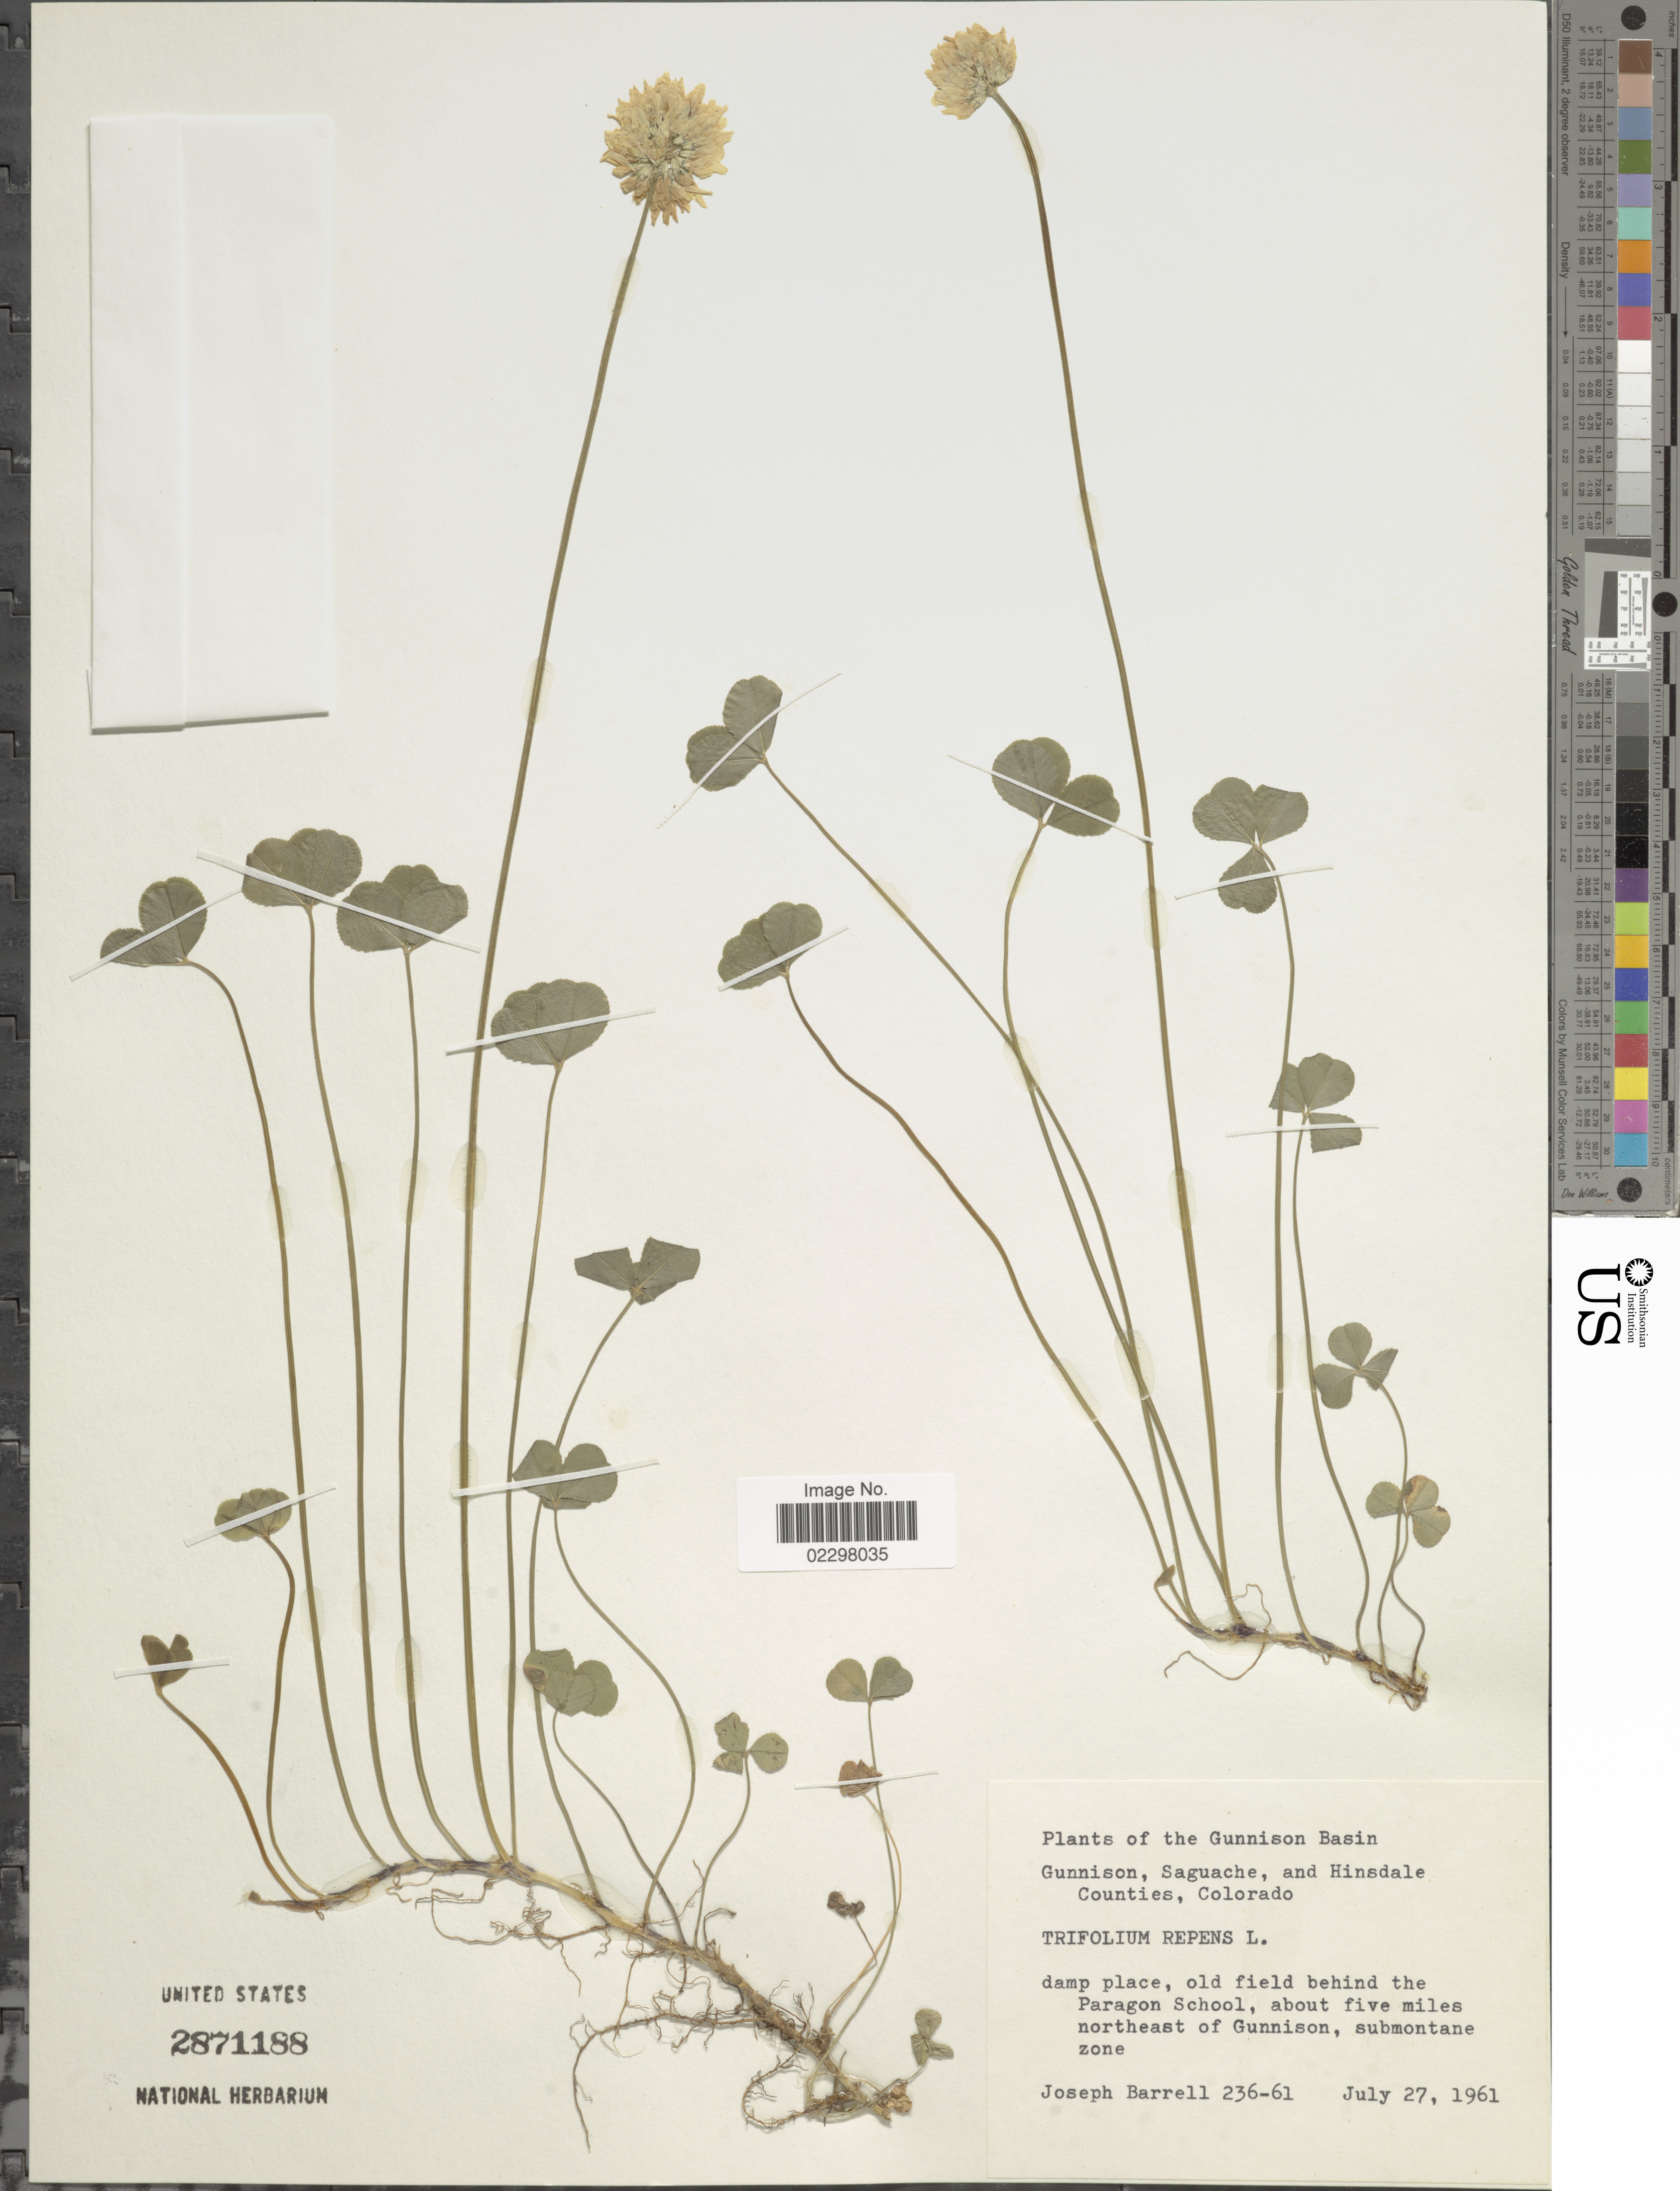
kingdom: Plantae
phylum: Tracheophyta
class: Magnoliopsida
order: Fabales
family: Fabaceae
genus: Trifolium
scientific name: Trifolium repens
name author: L.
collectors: J. Barrell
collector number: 236-61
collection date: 1961-07-27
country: United States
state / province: Colorado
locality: Gunnison Basin, Gunnison, Saguache, and Hinsdale Counties, damp place, old field behind the Paragon School, about five miles northeast of Gunnison, submontane zone.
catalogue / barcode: US 2871188